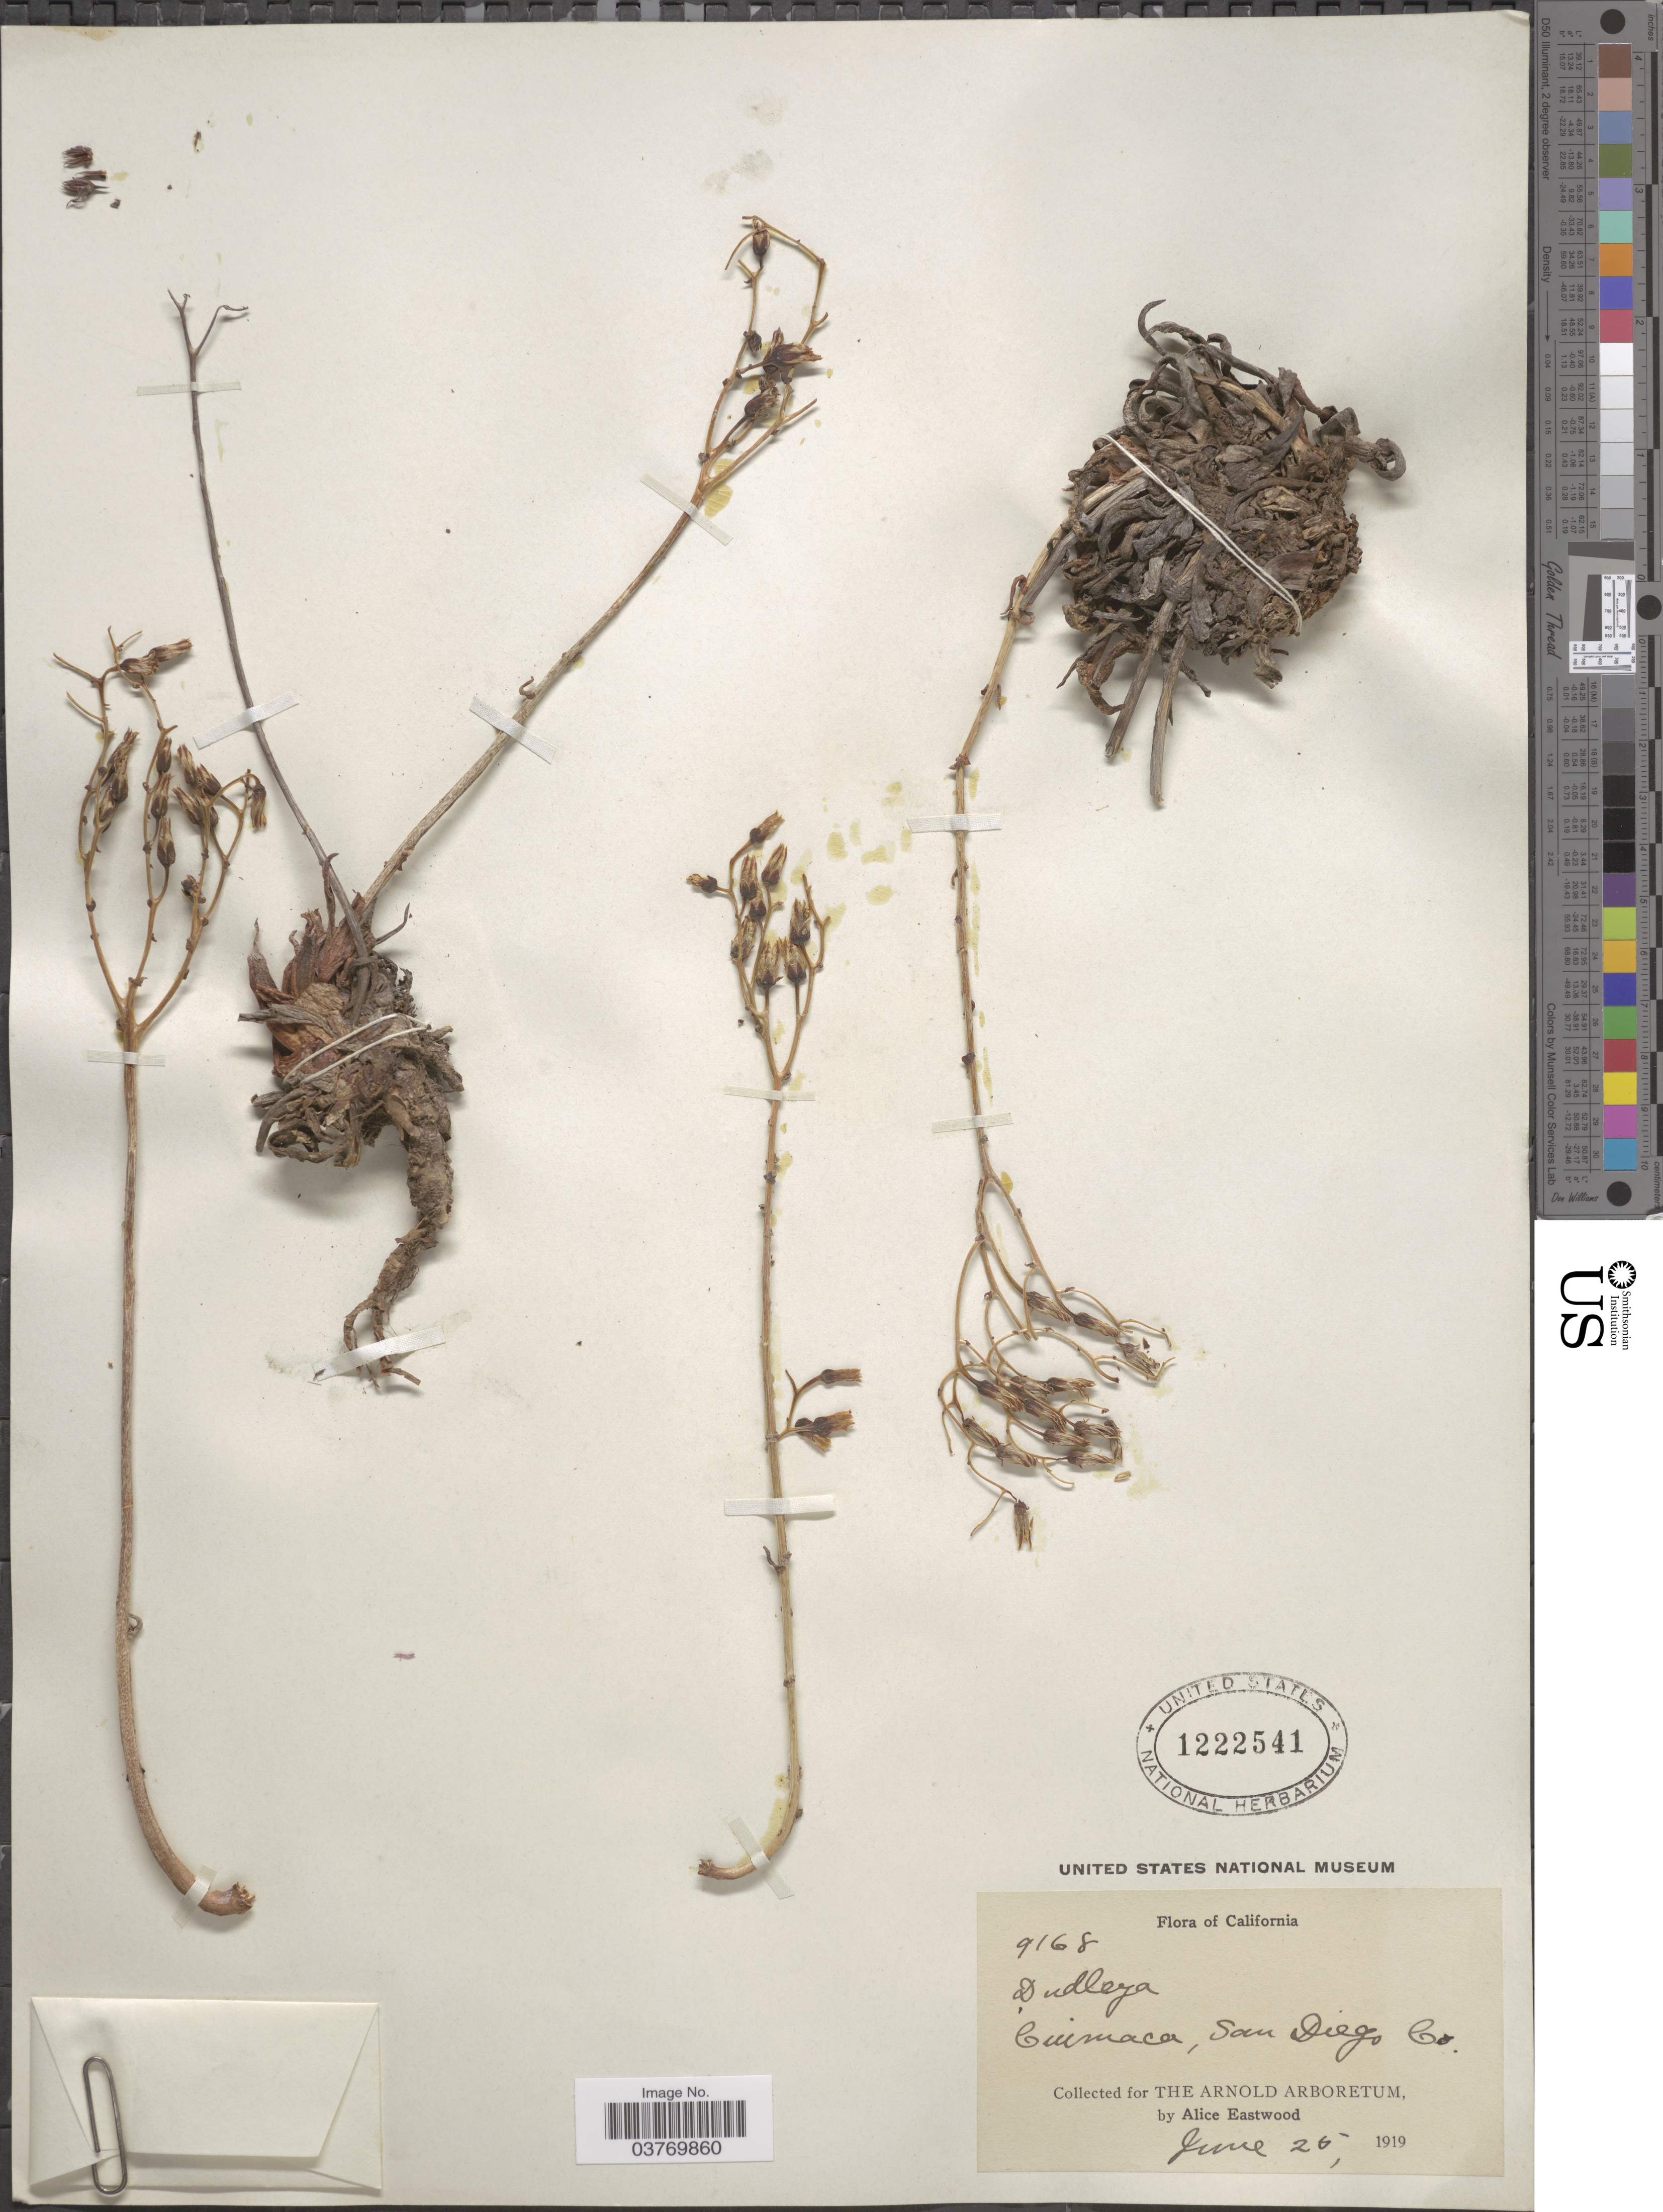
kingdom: Plantae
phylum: Tracheophyta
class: Magnoliopsida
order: Saxifragales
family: Crassulaceae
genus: Dudleya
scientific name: Dudleya sp.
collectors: A. Eastwood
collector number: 9168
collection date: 1919-06-25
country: United States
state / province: California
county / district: San Diego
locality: Cuimaca, San Diego Co.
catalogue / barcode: US 1222541